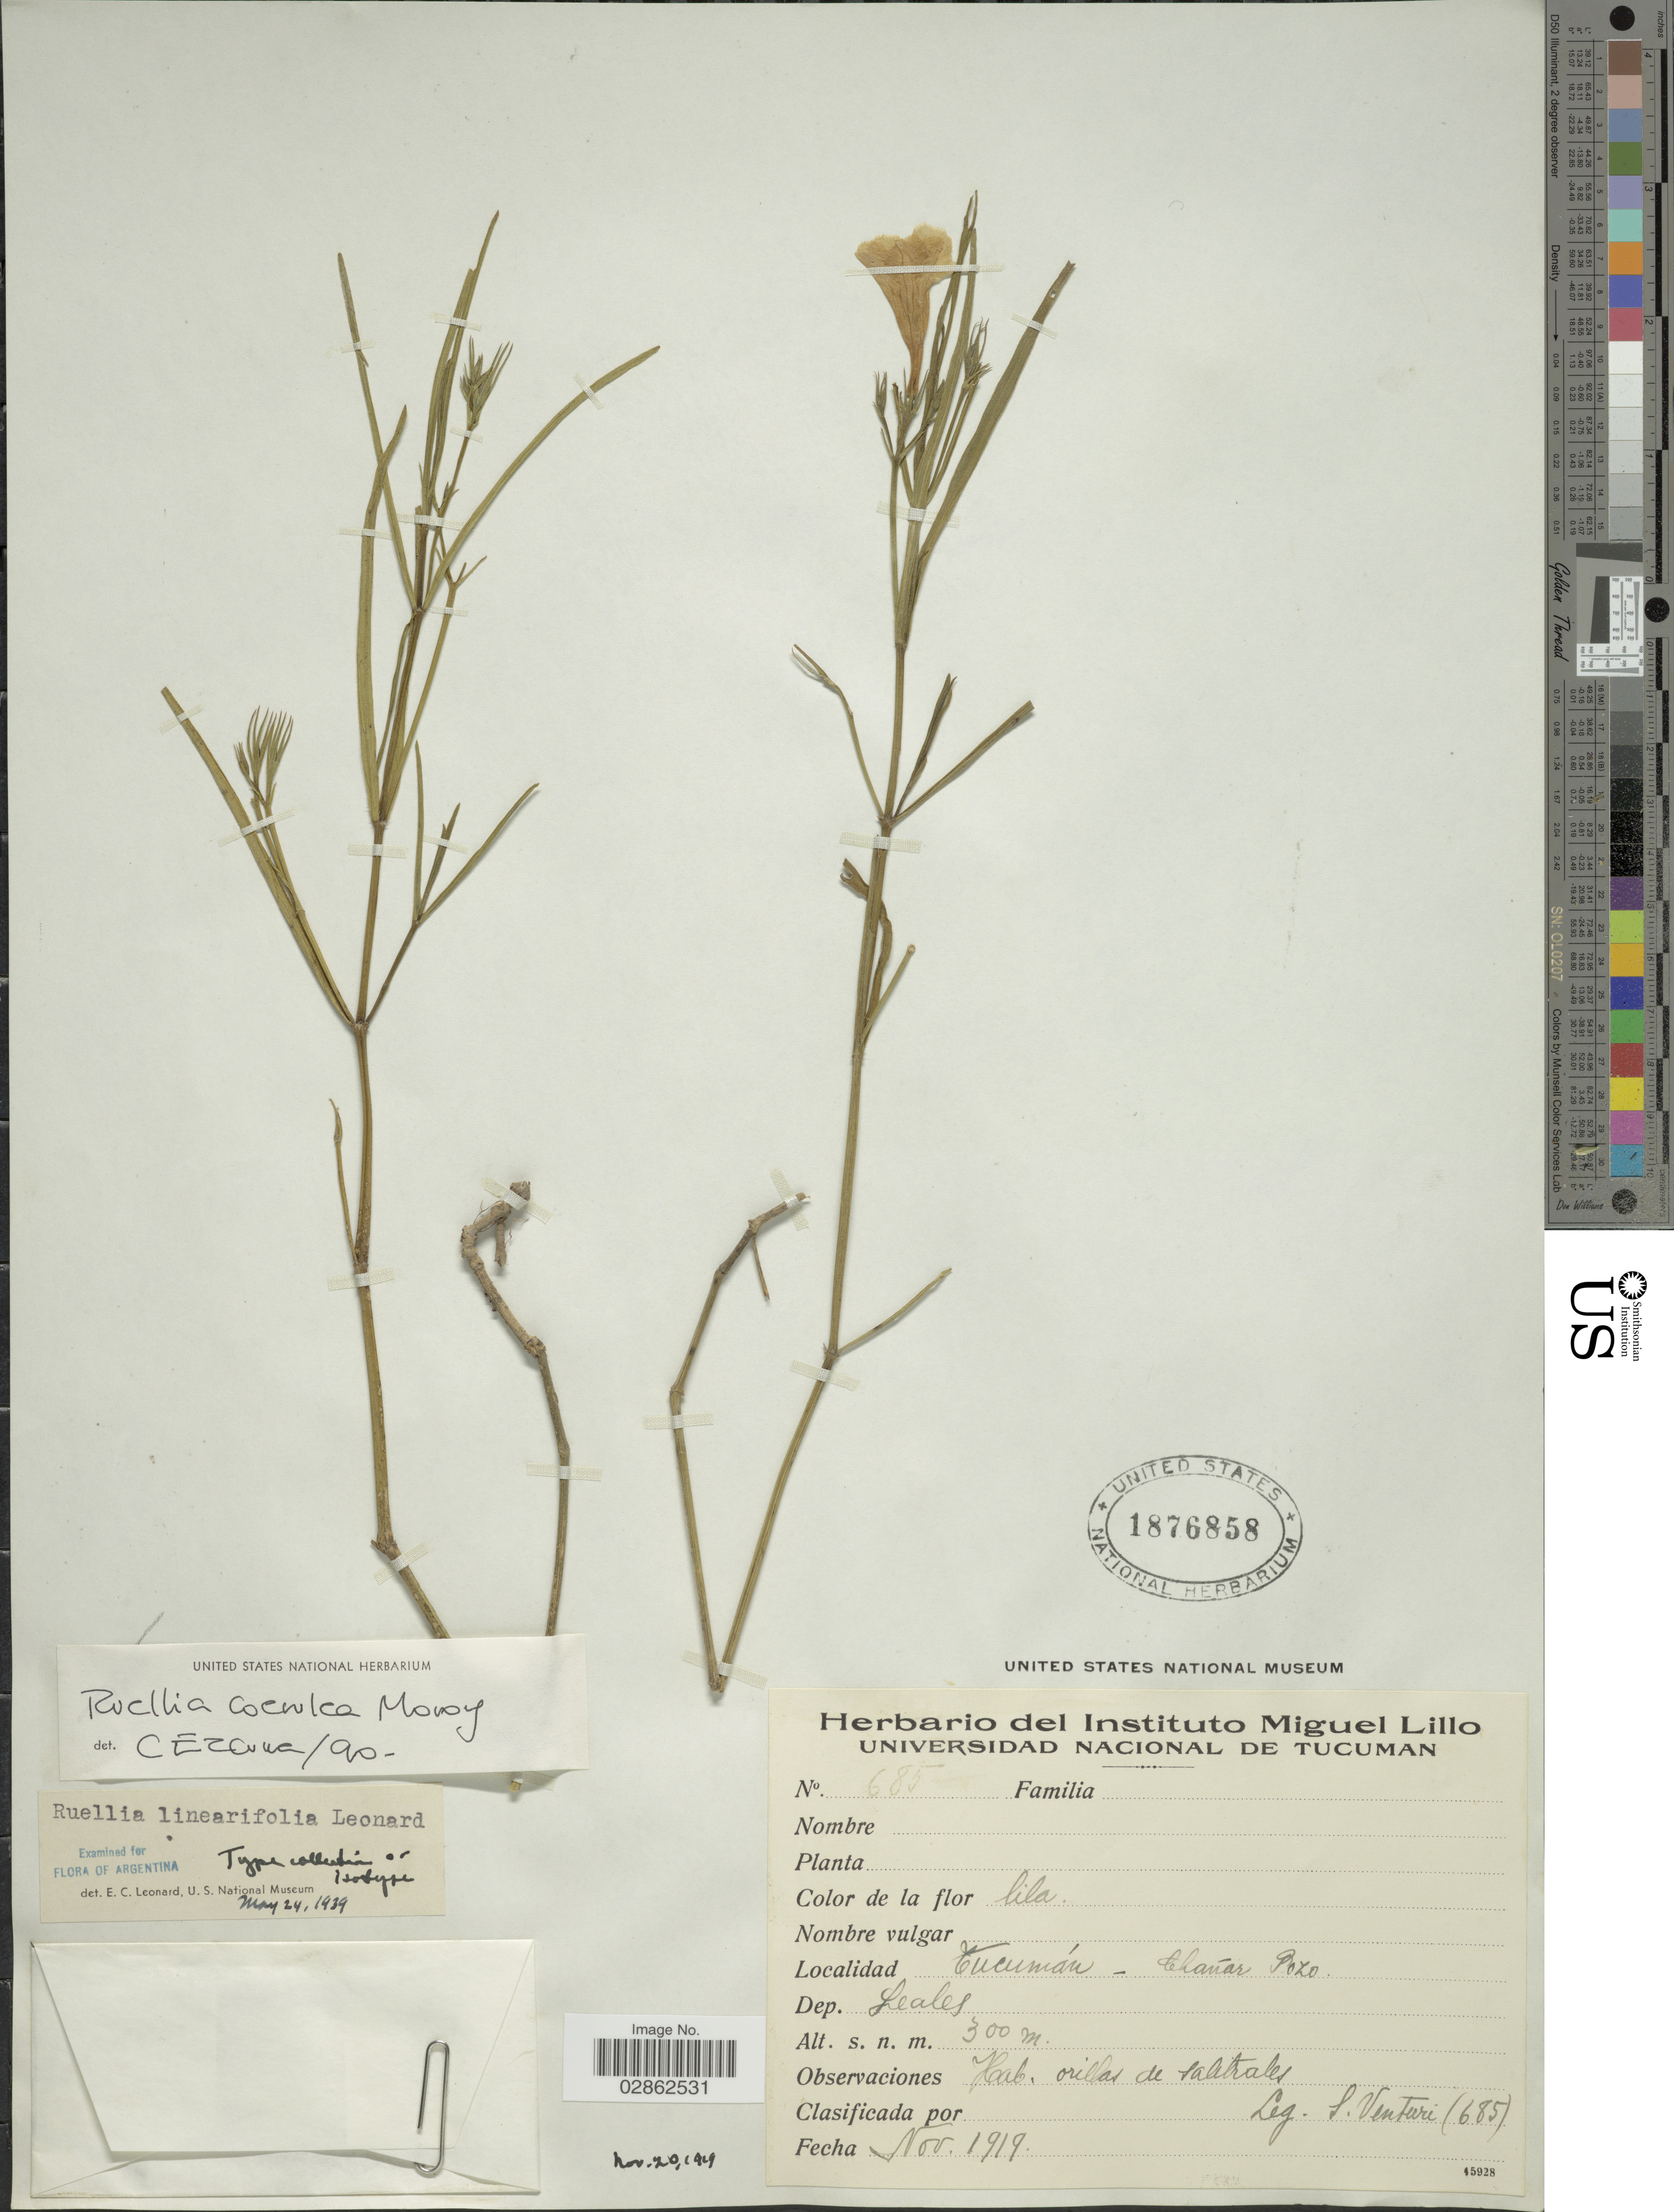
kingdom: Plantae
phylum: Tracheophyta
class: Magnoliopsida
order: Lamiales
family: Acanthaceae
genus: Ruellia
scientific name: Ruellia coerulea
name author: Morong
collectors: S. Venturi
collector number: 685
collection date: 1919-11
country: Argentina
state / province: Tucuman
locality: Chañar Pozo. Dep. Leales.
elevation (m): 300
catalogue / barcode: US 1876858